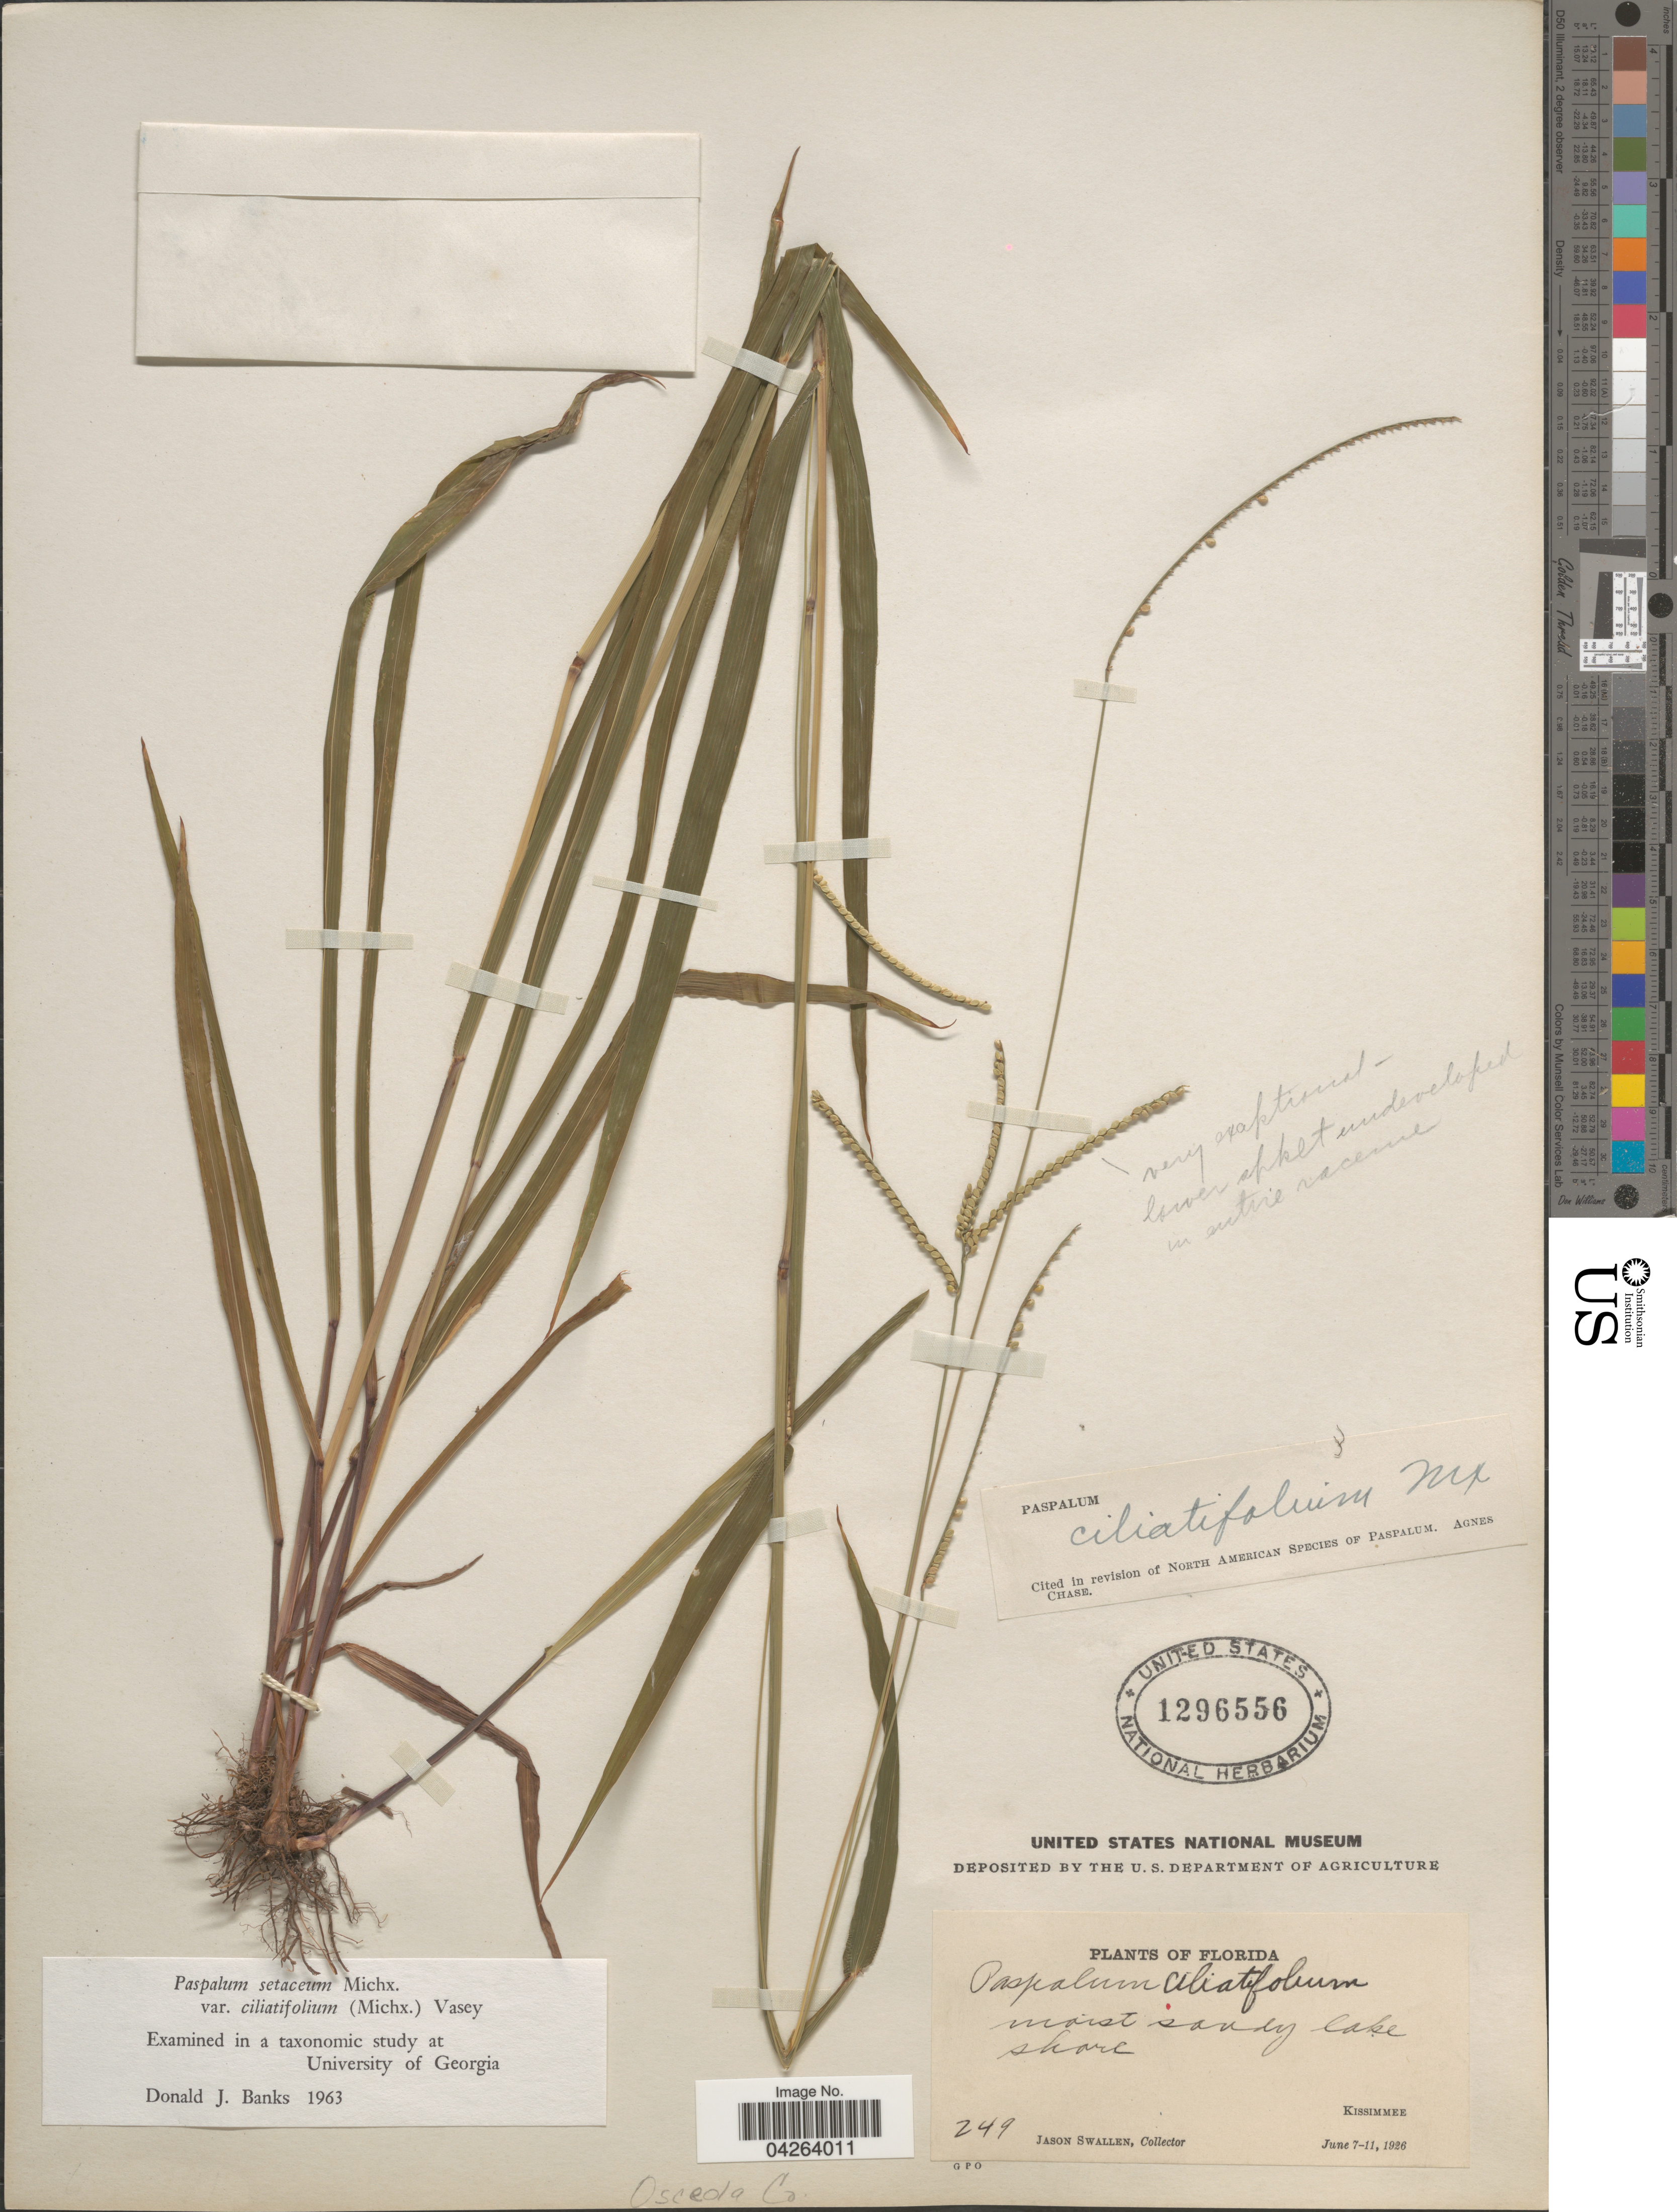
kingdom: Plantae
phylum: Tracheophyta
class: Liliopsida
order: Poales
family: Poaceae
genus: Paspalum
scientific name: Paspalum setaceum var. ciliatifolium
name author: (Michx.) Vasey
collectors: J. R. Swallen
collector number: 249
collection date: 1926-06-07/1926-06-11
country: United States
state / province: Florida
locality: Moist sandy lake shore. Kissimmee. Osceda Co.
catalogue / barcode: US 1296556